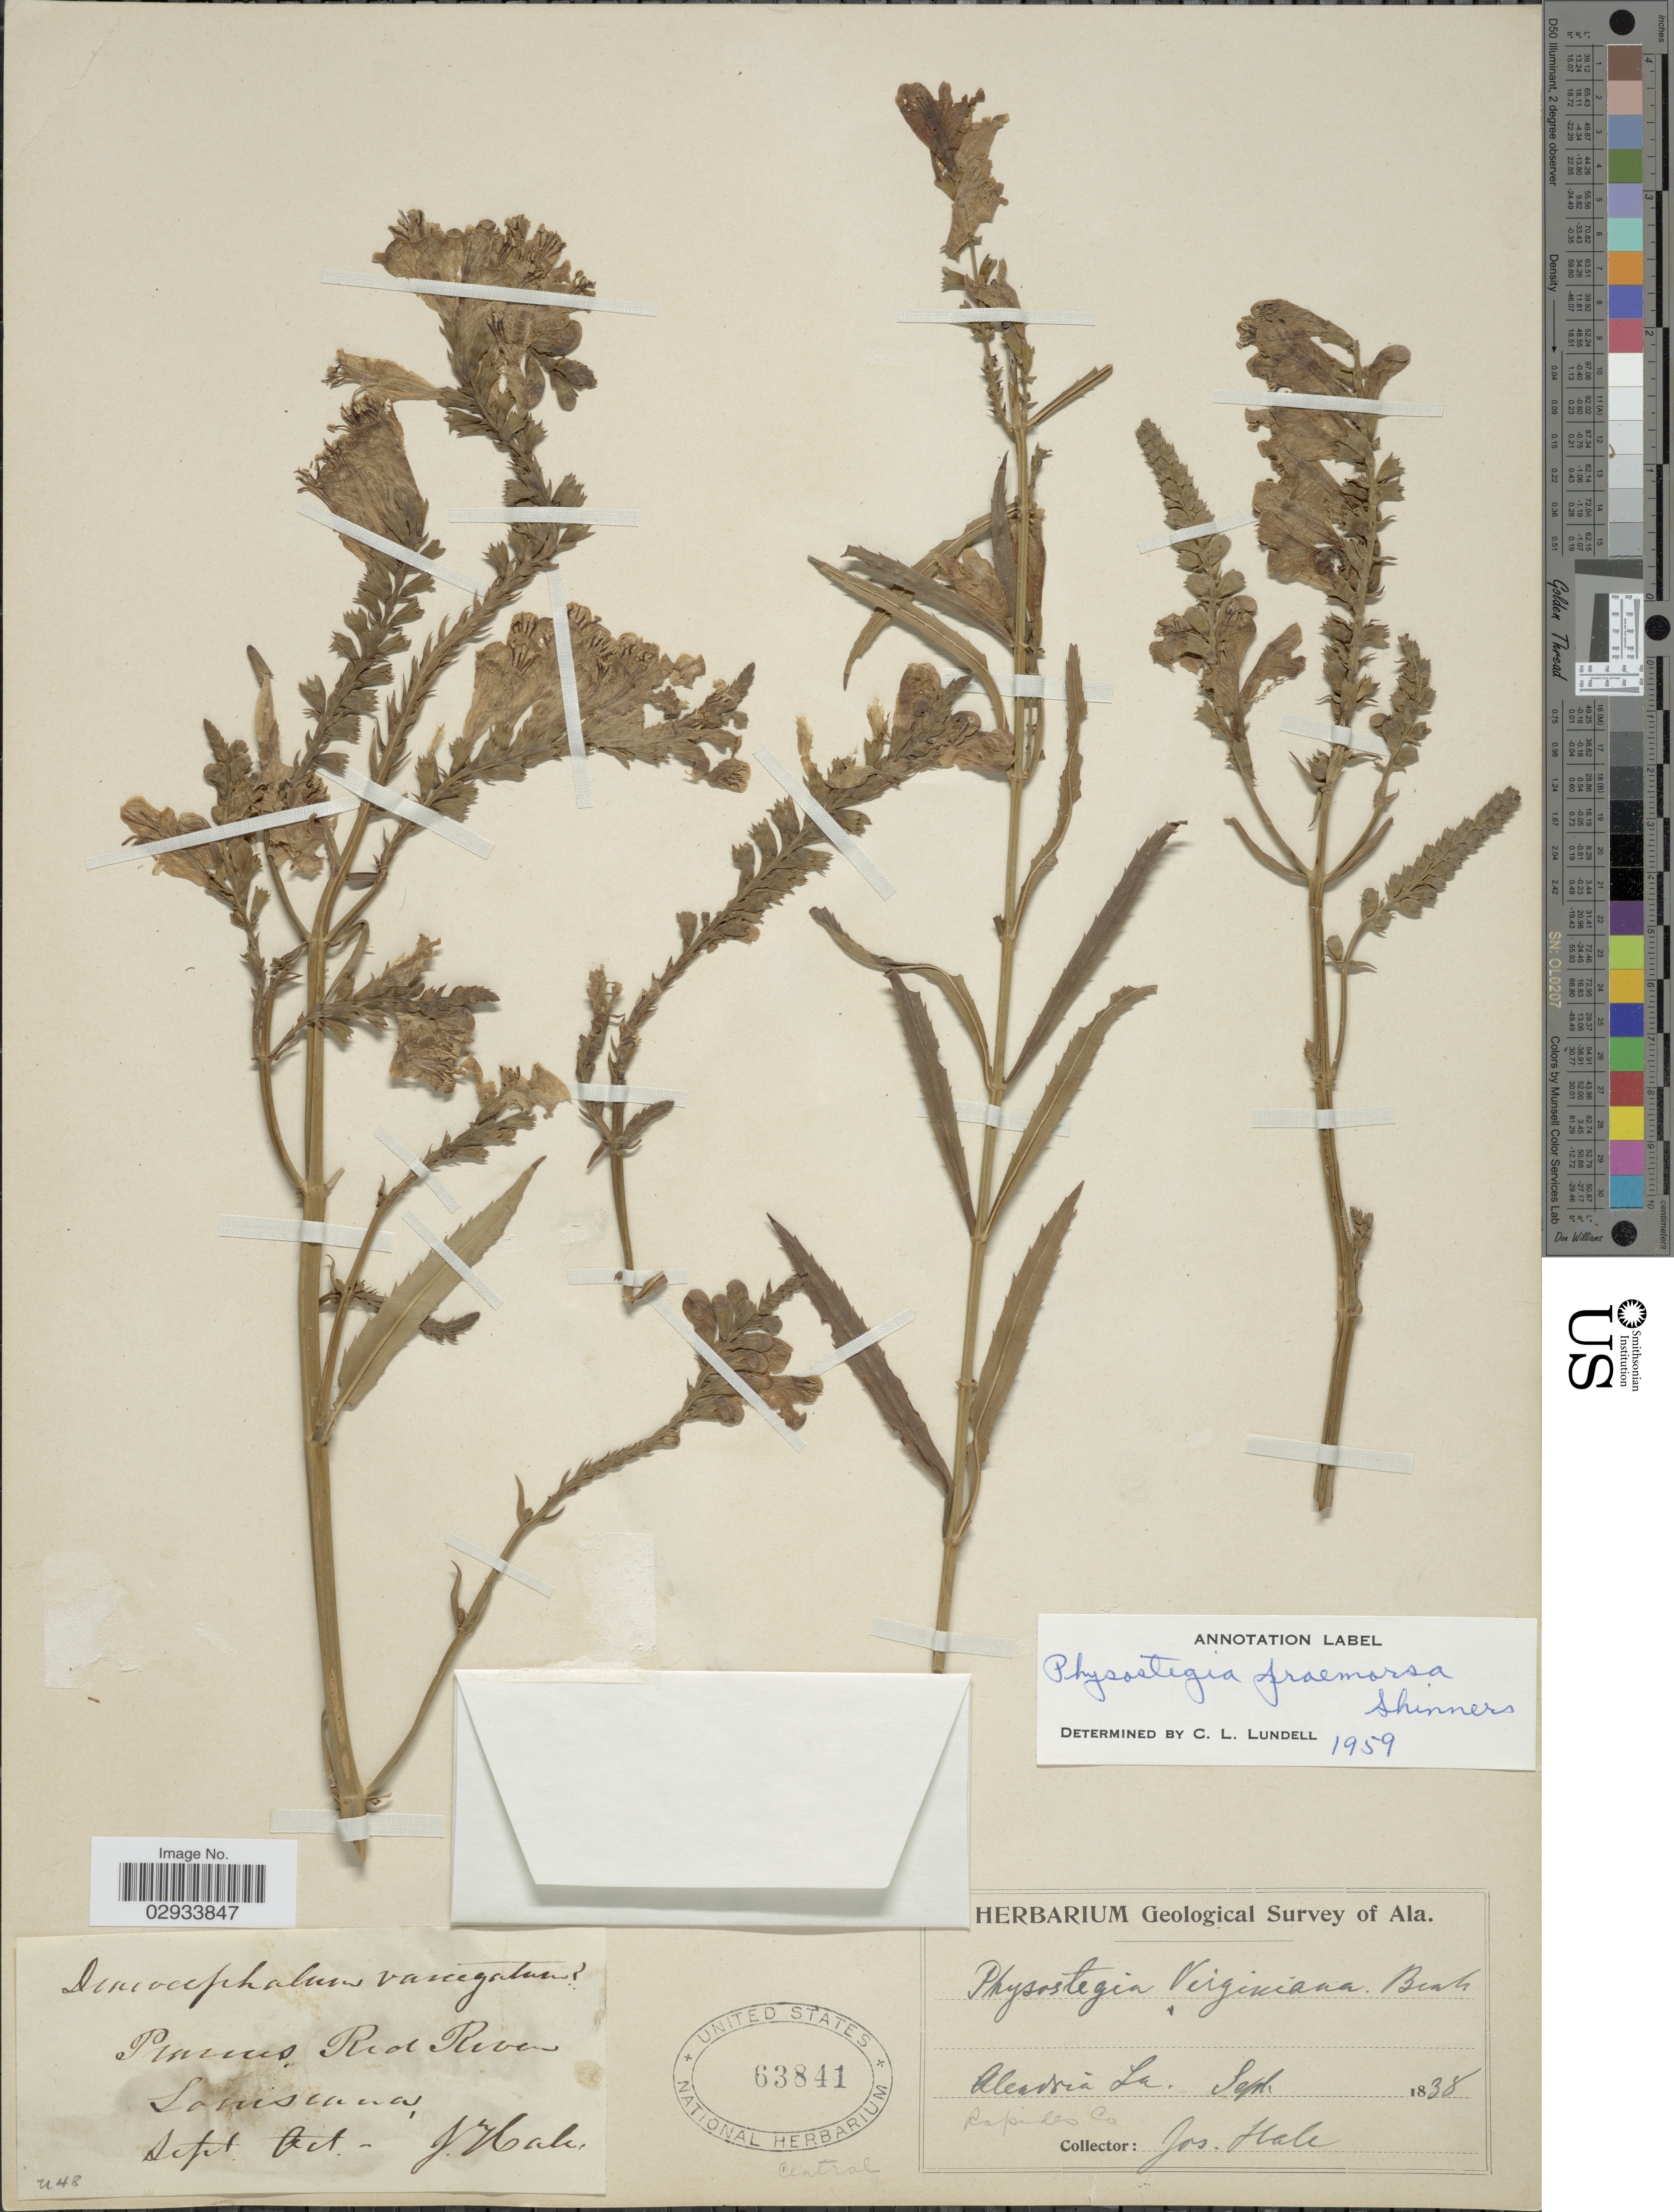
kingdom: Plantae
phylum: Tracheophyta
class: Magnoliopsida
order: Lamiales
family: Lamiaceae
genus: Physostegia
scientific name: Physostegia praemorsa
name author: Shinners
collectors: J. Hale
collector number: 48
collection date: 1838-09/1838-10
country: United States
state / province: Louisiana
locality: Prunus Red River, Alexdria La. Rapides Co.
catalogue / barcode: US 63841